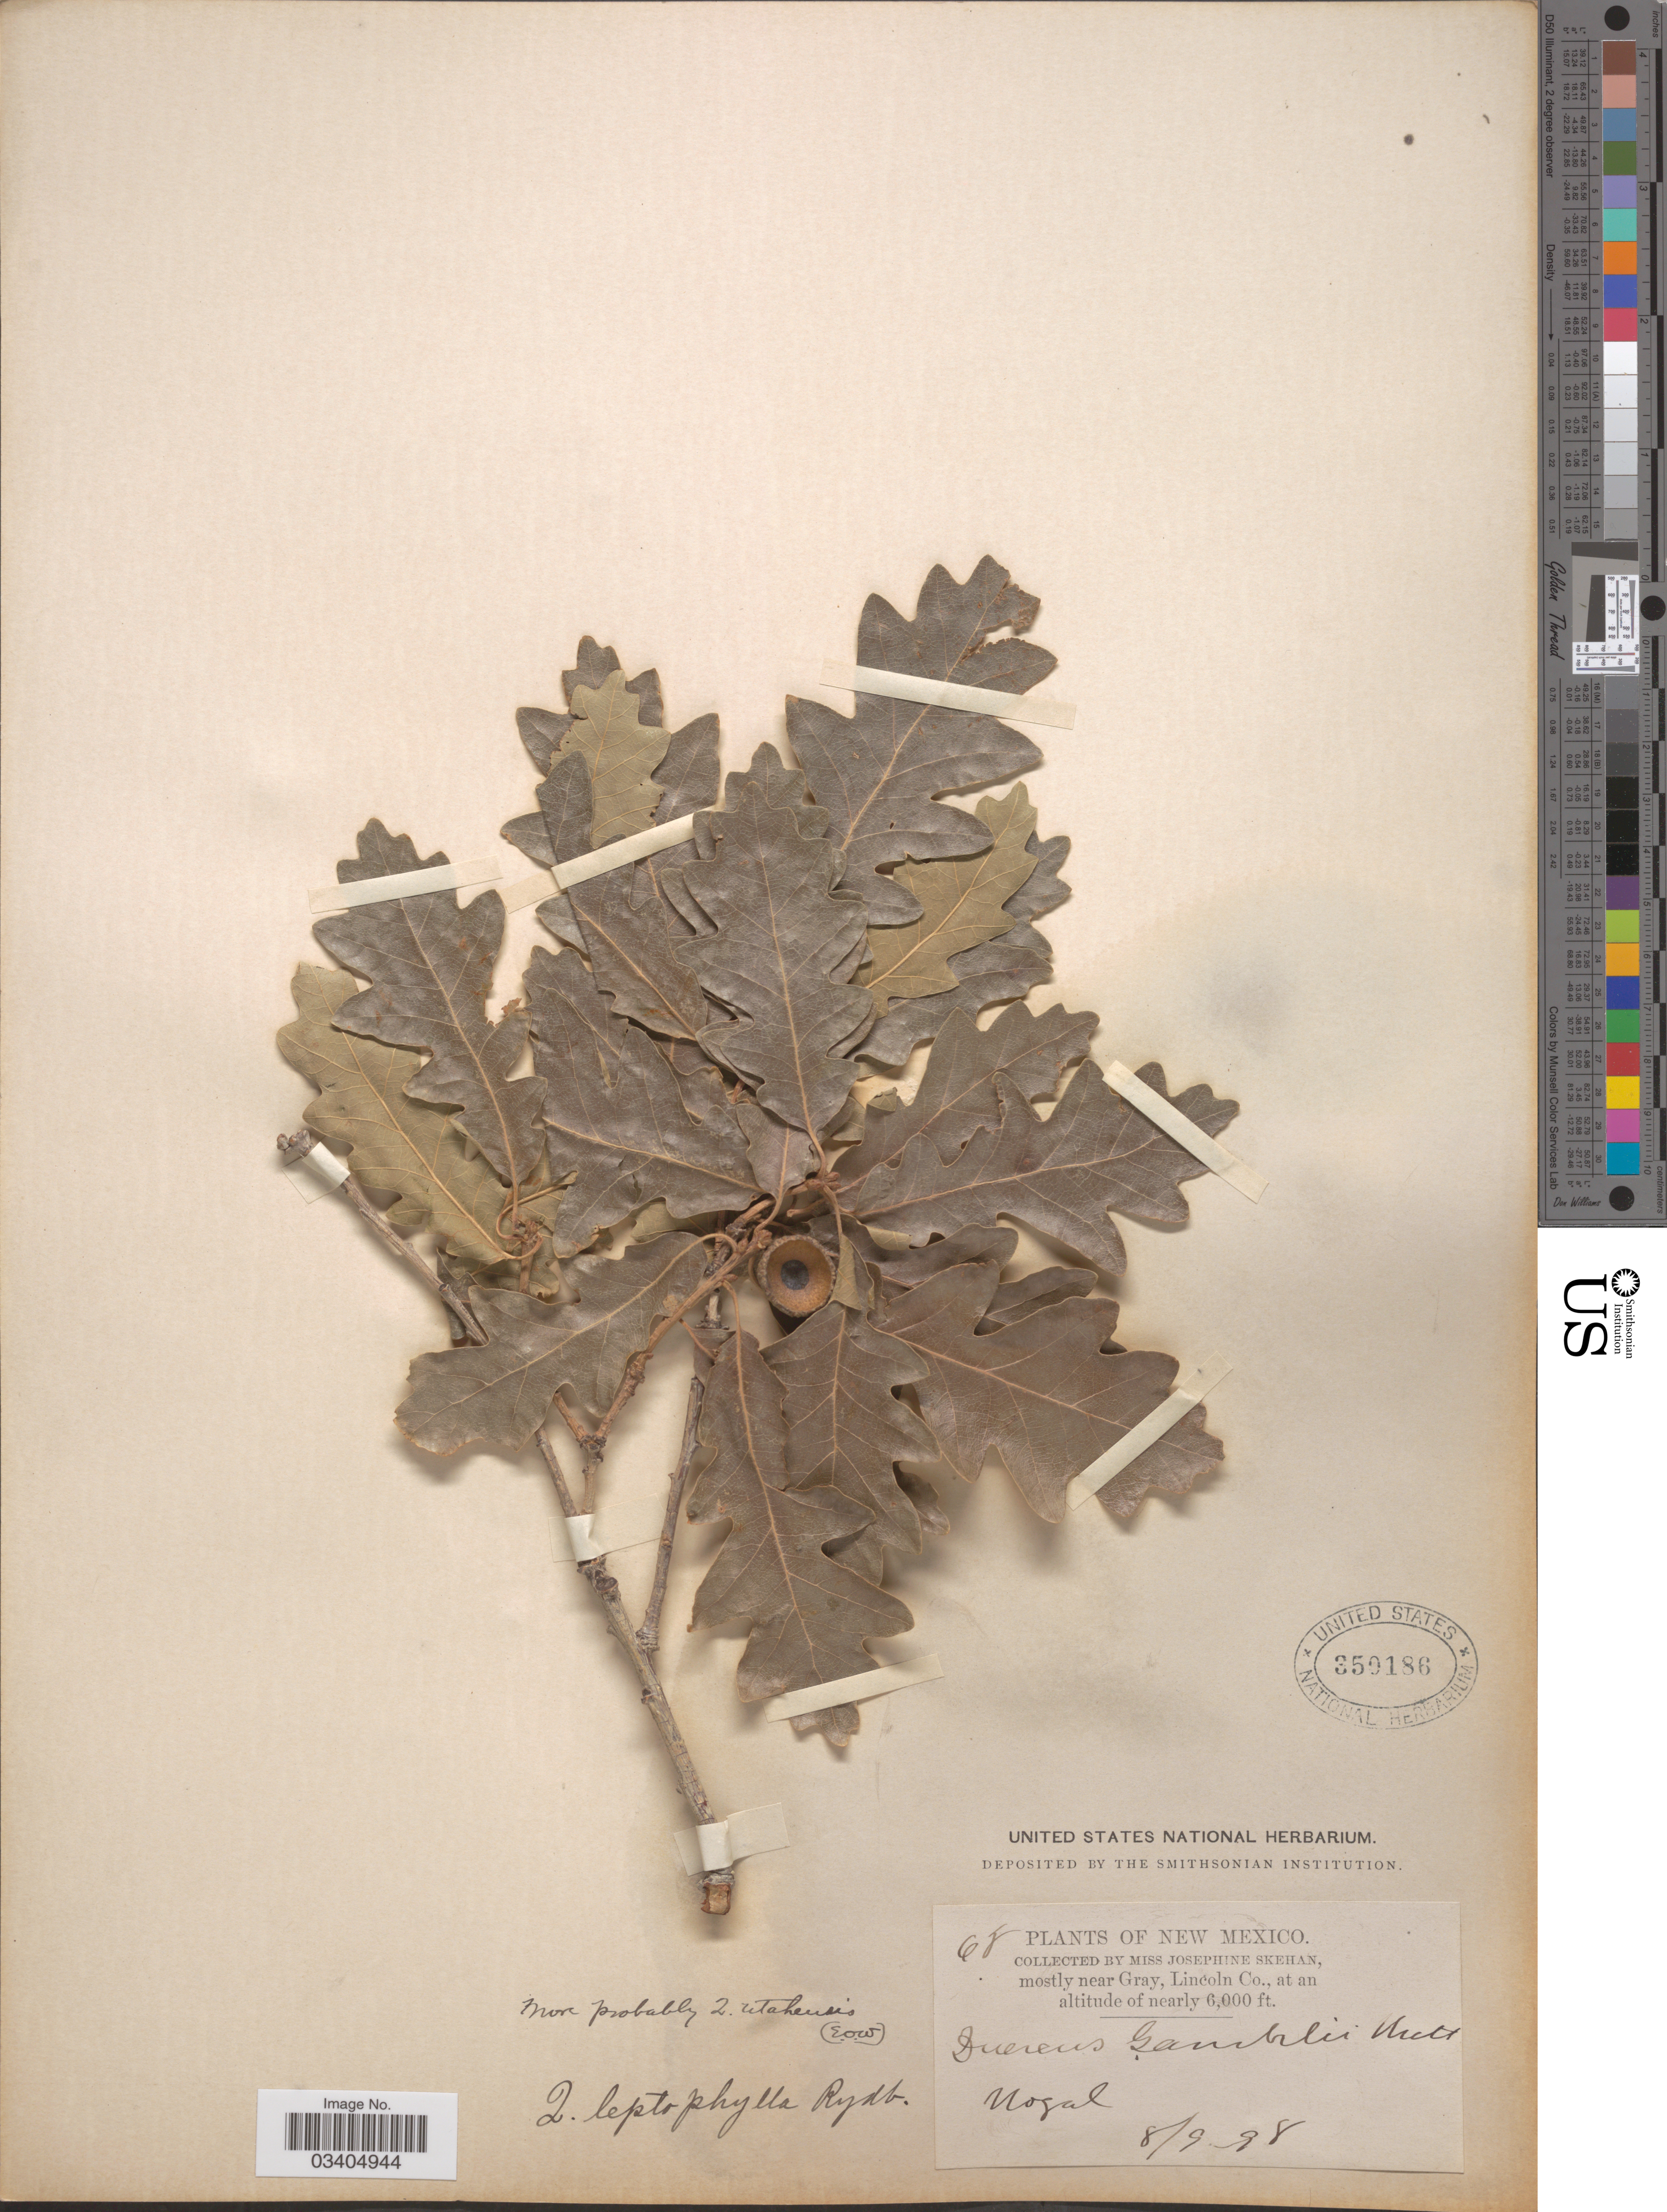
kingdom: Plantae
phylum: Tracheophyta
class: Magnoliopsida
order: Fagales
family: Fagaceae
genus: Quercus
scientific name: Quercus gambelii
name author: Nutt.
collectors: J. Skehan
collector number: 68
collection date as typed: Transcribed d/m/y: 9/8/98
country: United States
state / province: New Mexico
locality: Mostly near Gray, Lincoln Co. Nogal.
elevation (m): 1829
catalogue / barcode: US 350186